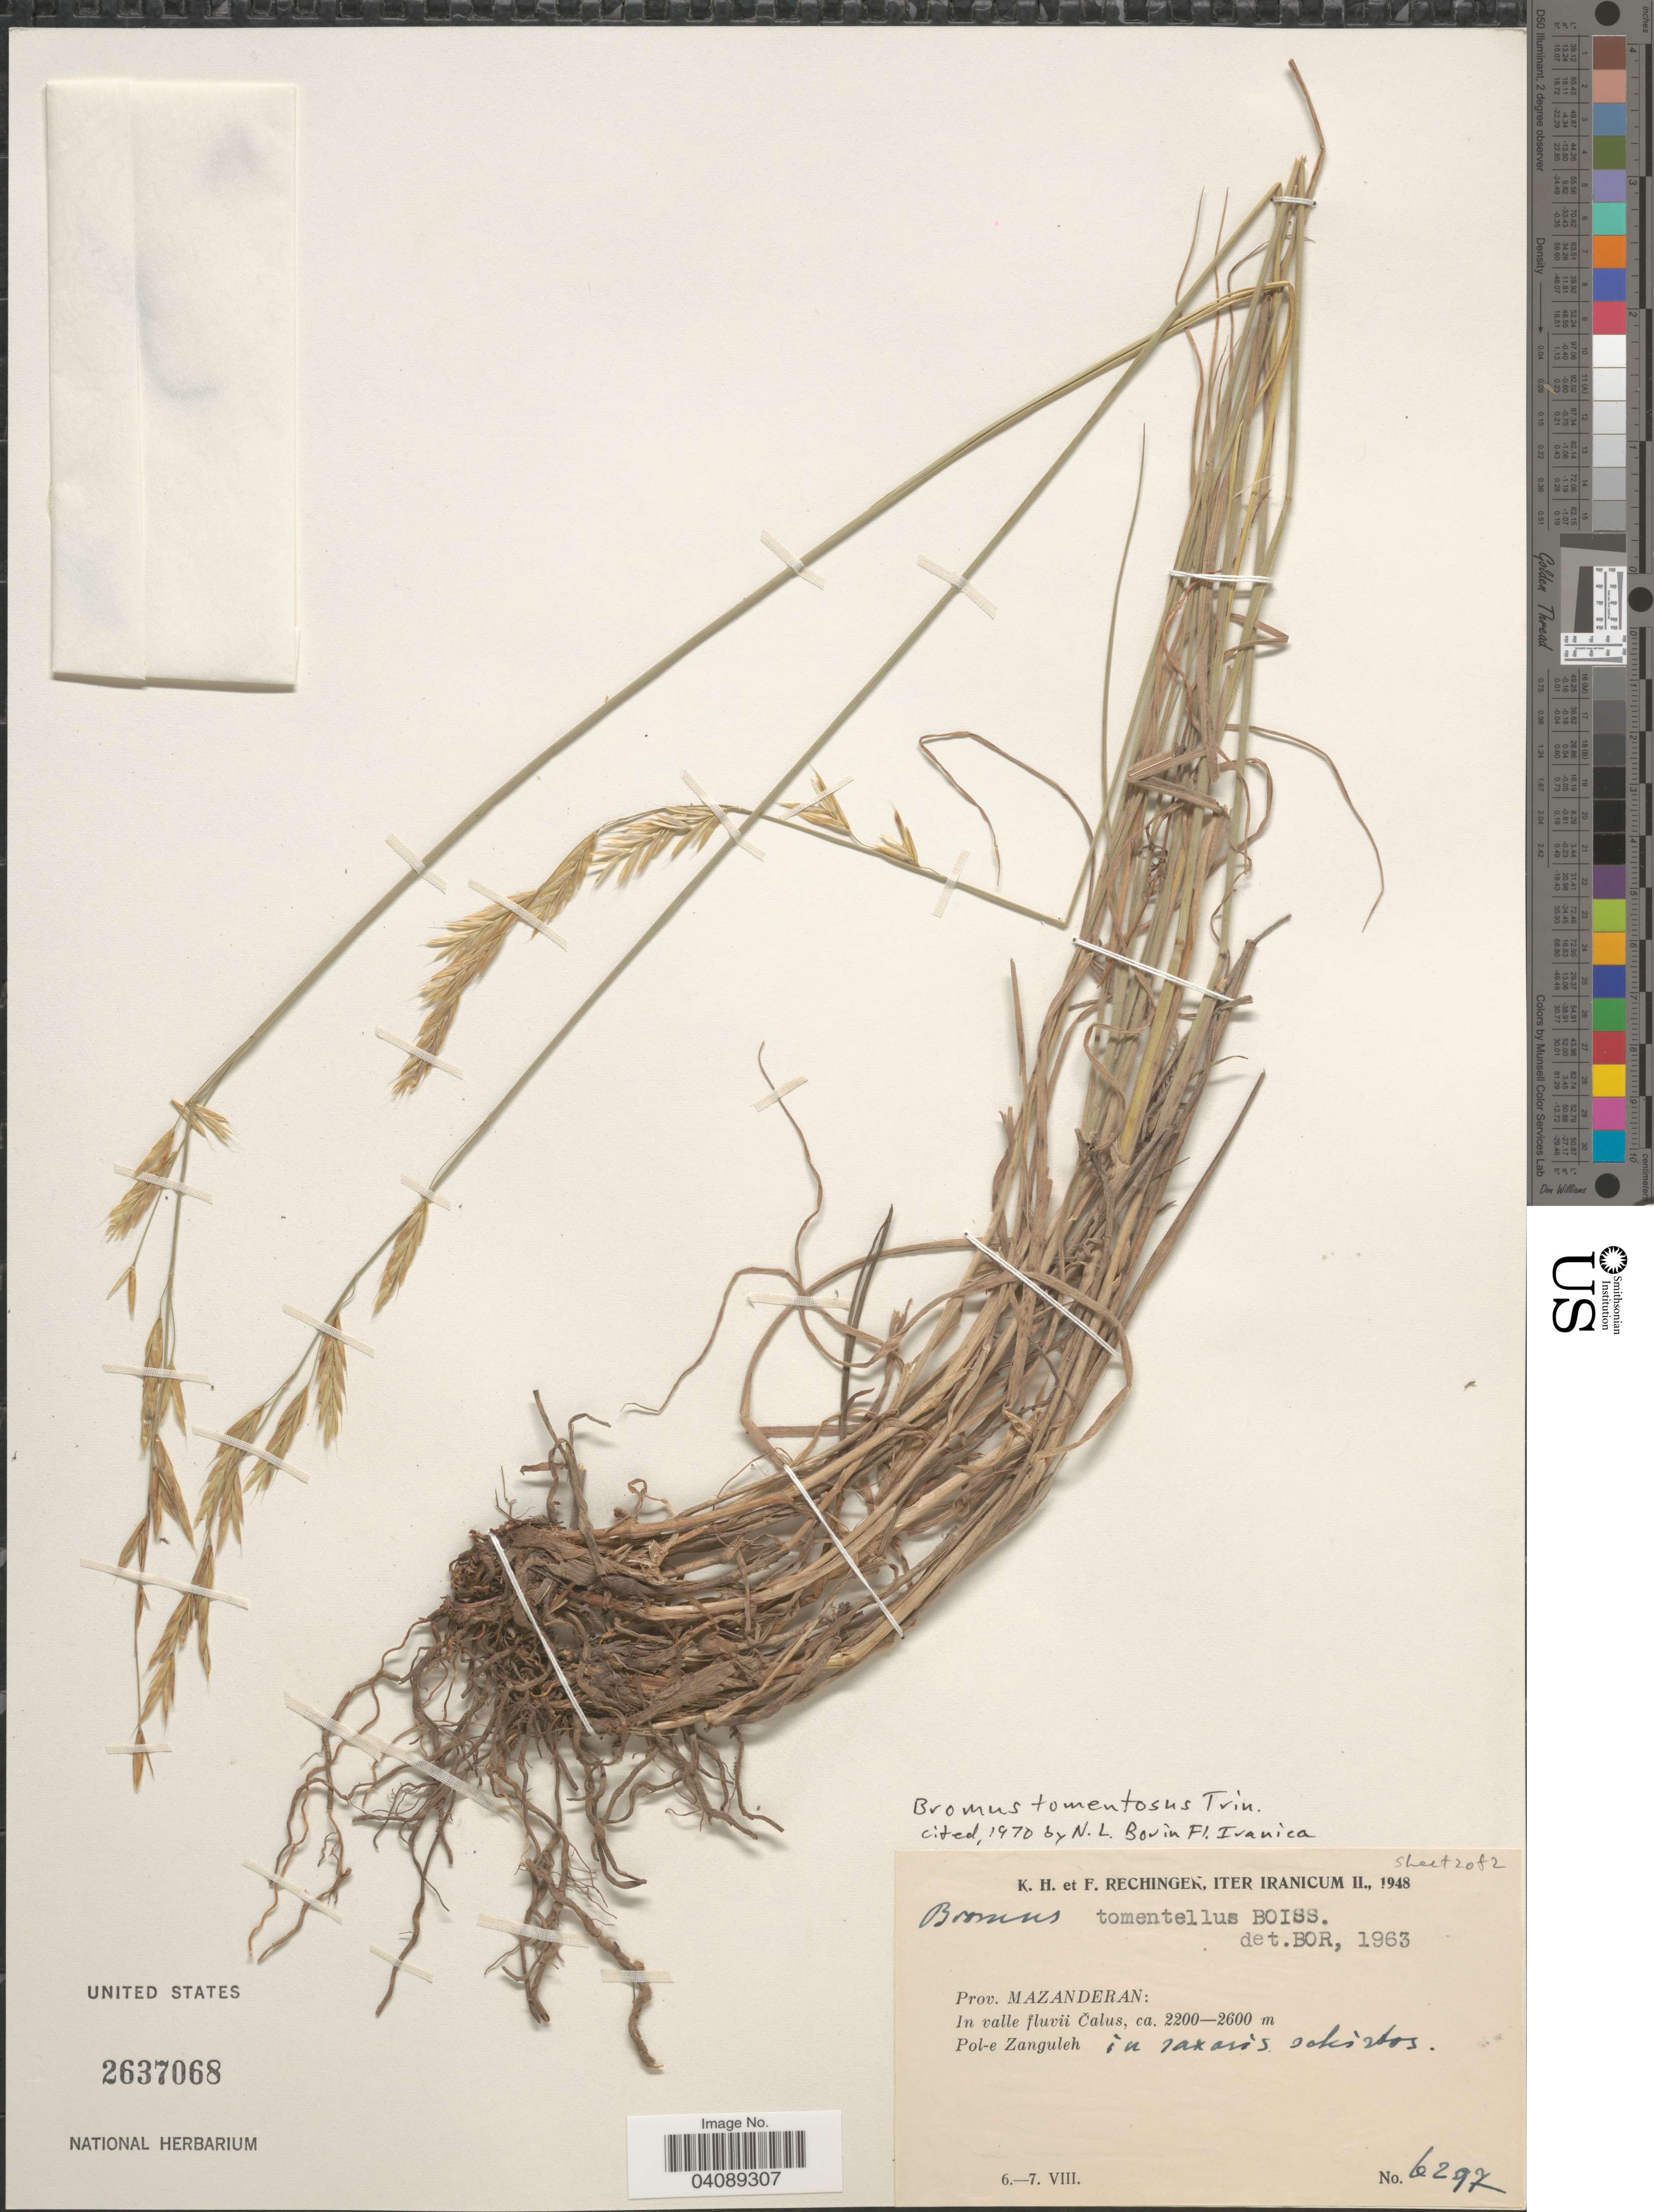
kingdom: Plantae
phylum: Tracheophyta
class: Liliopsida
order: Poales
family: Poaceae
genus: Bromus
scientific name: Bromus tomentosus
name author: Trin.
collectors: K. H. Rechinger & F. Rechinger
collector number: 6297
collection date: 1948-08-06/1948-08-07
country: Iran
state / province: Mazandaran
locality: Iter Iranicum II., 1948. Prov. Mazanderan: In valle fluvii Čalus, Pol-e Zanguleh in saxosis schistos.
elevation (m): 2200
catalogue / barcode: US 2637068